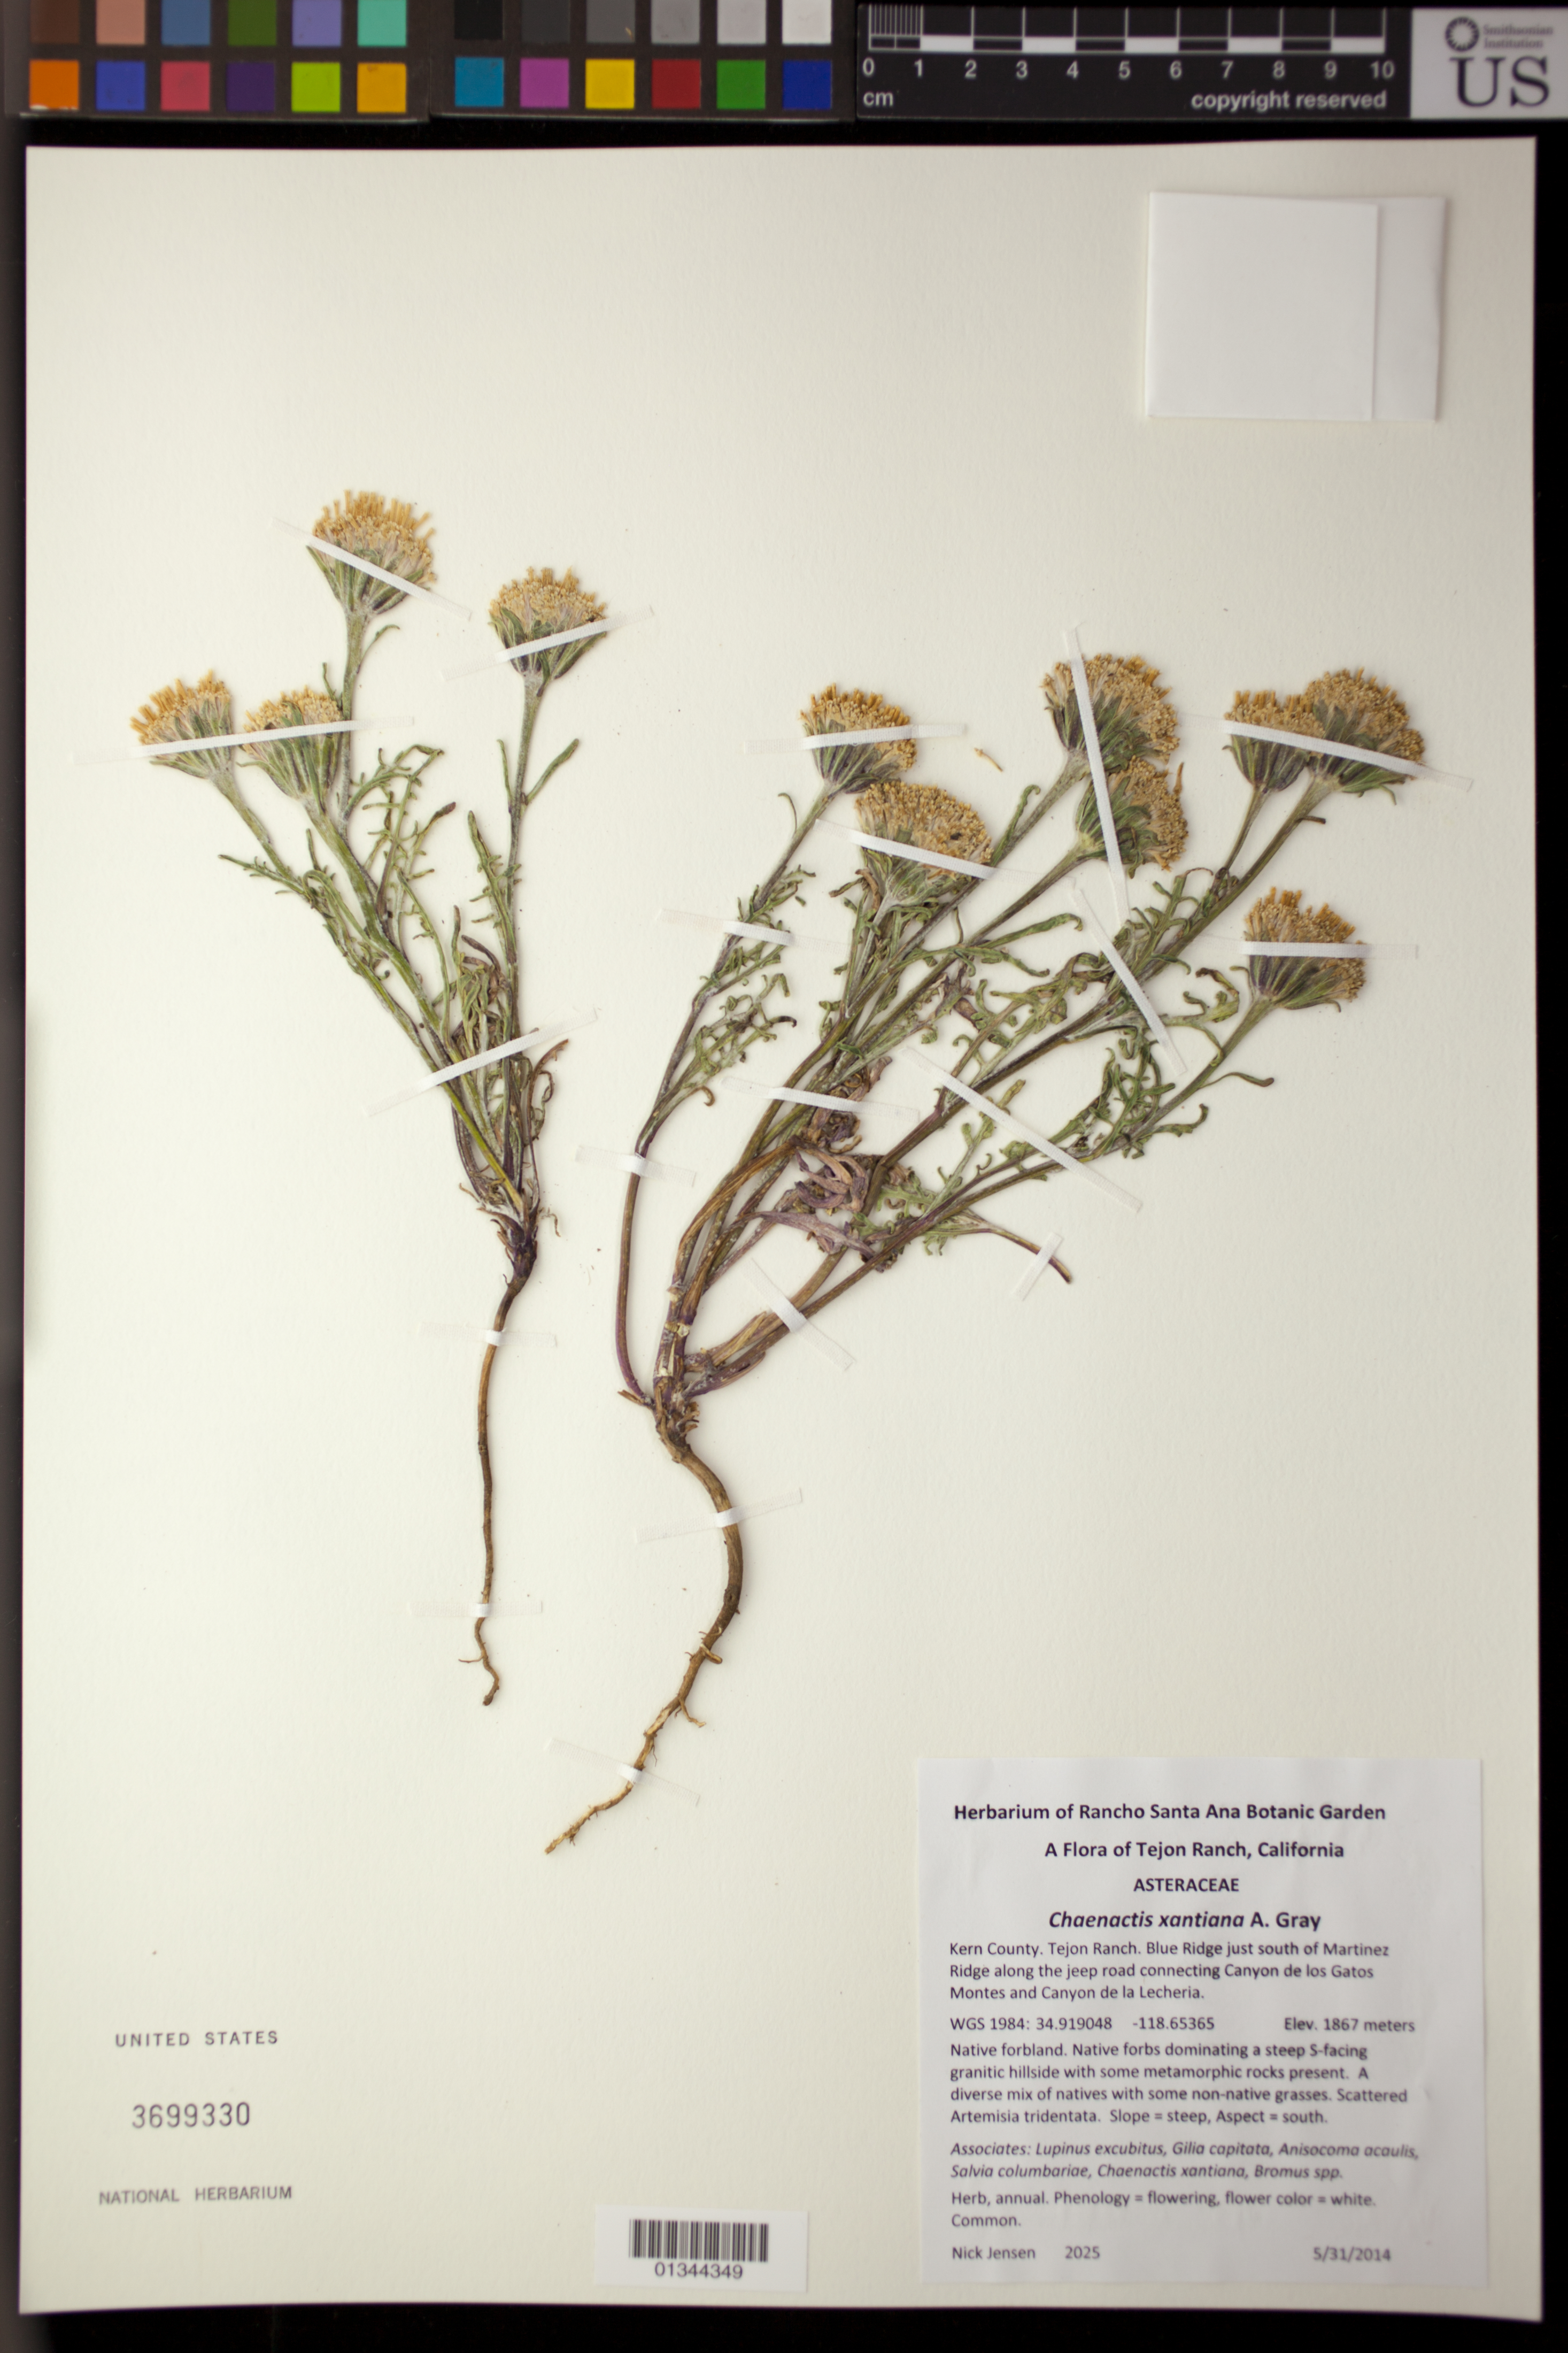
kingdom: Plantae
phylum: Tracheophyta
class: Magnoliopsida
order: Asterales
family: Asteraceae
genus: Chaenactis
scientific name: Chaenactis xantiana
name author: A. Gray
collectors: N. Jensen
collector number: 2025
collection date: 2014-05-31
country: United States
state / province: California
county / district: Kern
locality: Tejon Ranch, Blue Ridge just south of Martinez Ridge along the jeep road connecting Canyon de los Gatos Montes and Canyon de la Lecheria.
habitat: Native forbland. Native forbs dominating a steep S-facing granitic hillside with some metamorphic rocks present. A diverse mix of natives with some non-native grasses. Scattered Artemisia tridentata.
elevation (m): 1867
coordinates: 34.919048, -118.65365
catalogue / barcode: US 3699330